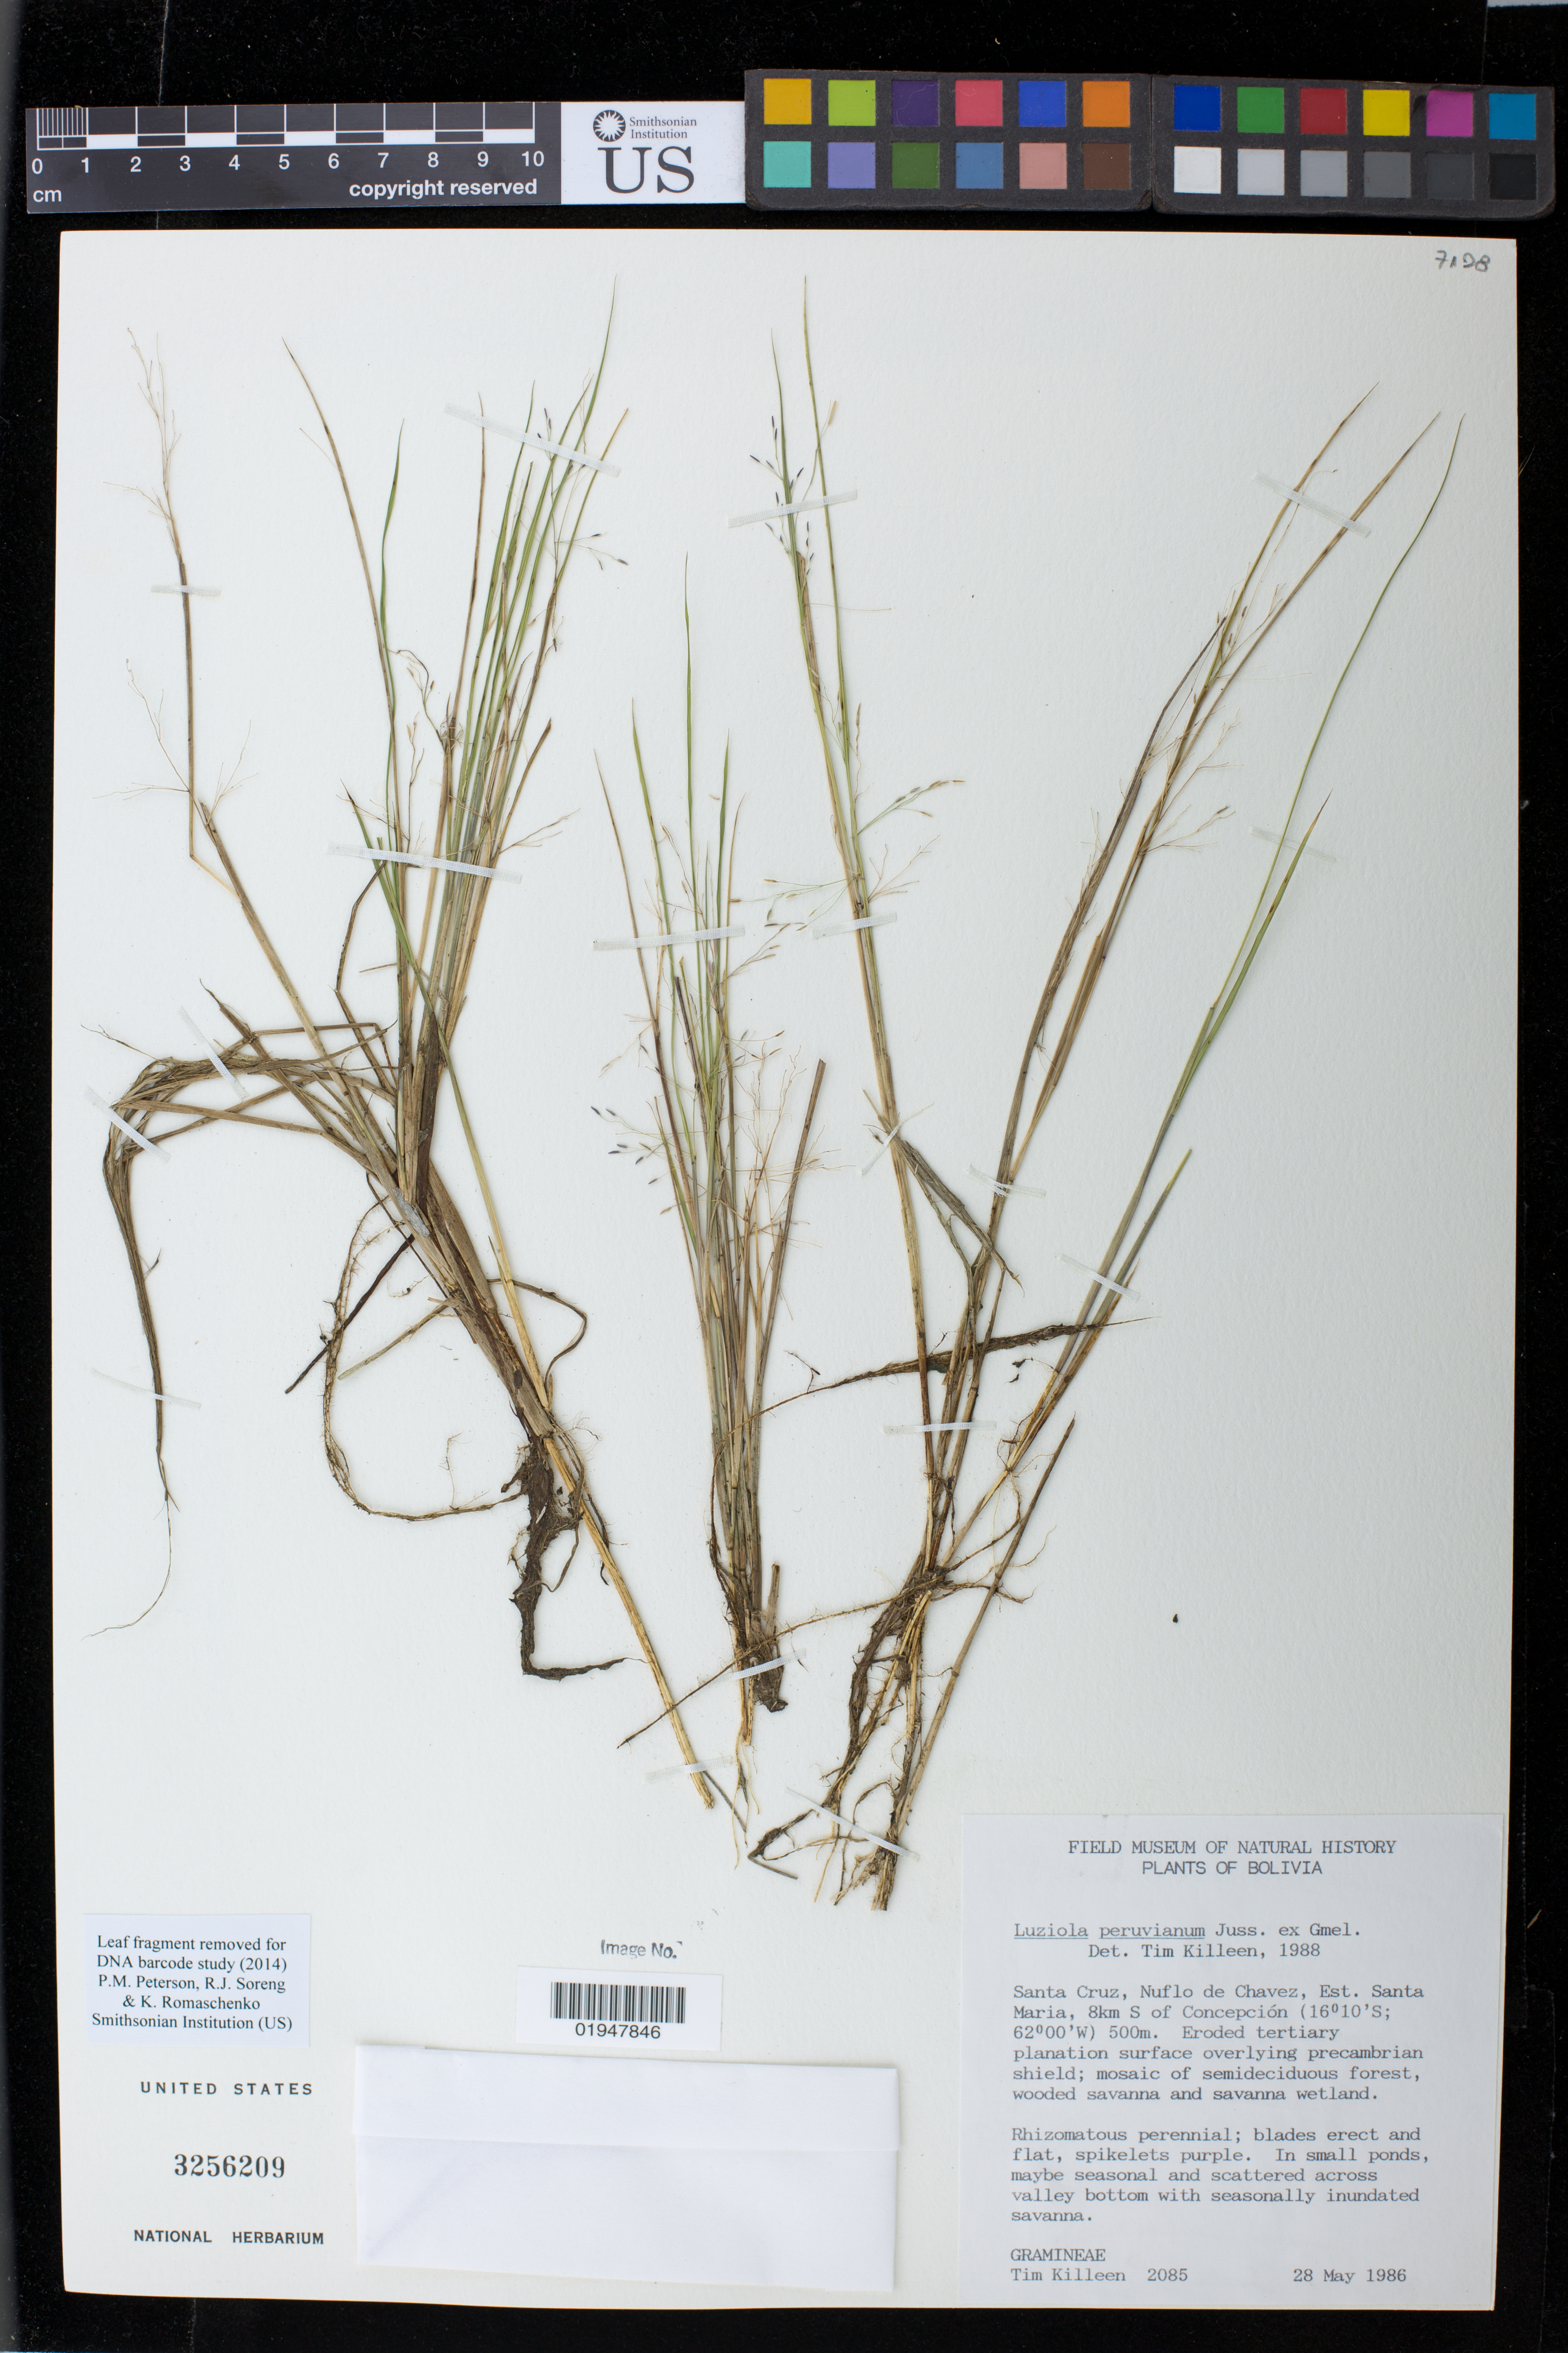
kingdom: Plantae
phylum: Tracheophyta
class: Liliopsida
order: Poales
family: Poaceae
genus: Luziola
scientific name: Luziola peruviana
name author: Juss. ex J.F. Gmel.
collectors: T. Killeen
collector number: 2085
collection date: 1986-05-28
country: Bolivia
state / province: Santa Cruz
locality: Santa Cruz, Nuflo de Chavez, Est. Santa Maria, 8 km S of Concepción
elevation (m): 500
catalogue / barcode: US 3256209